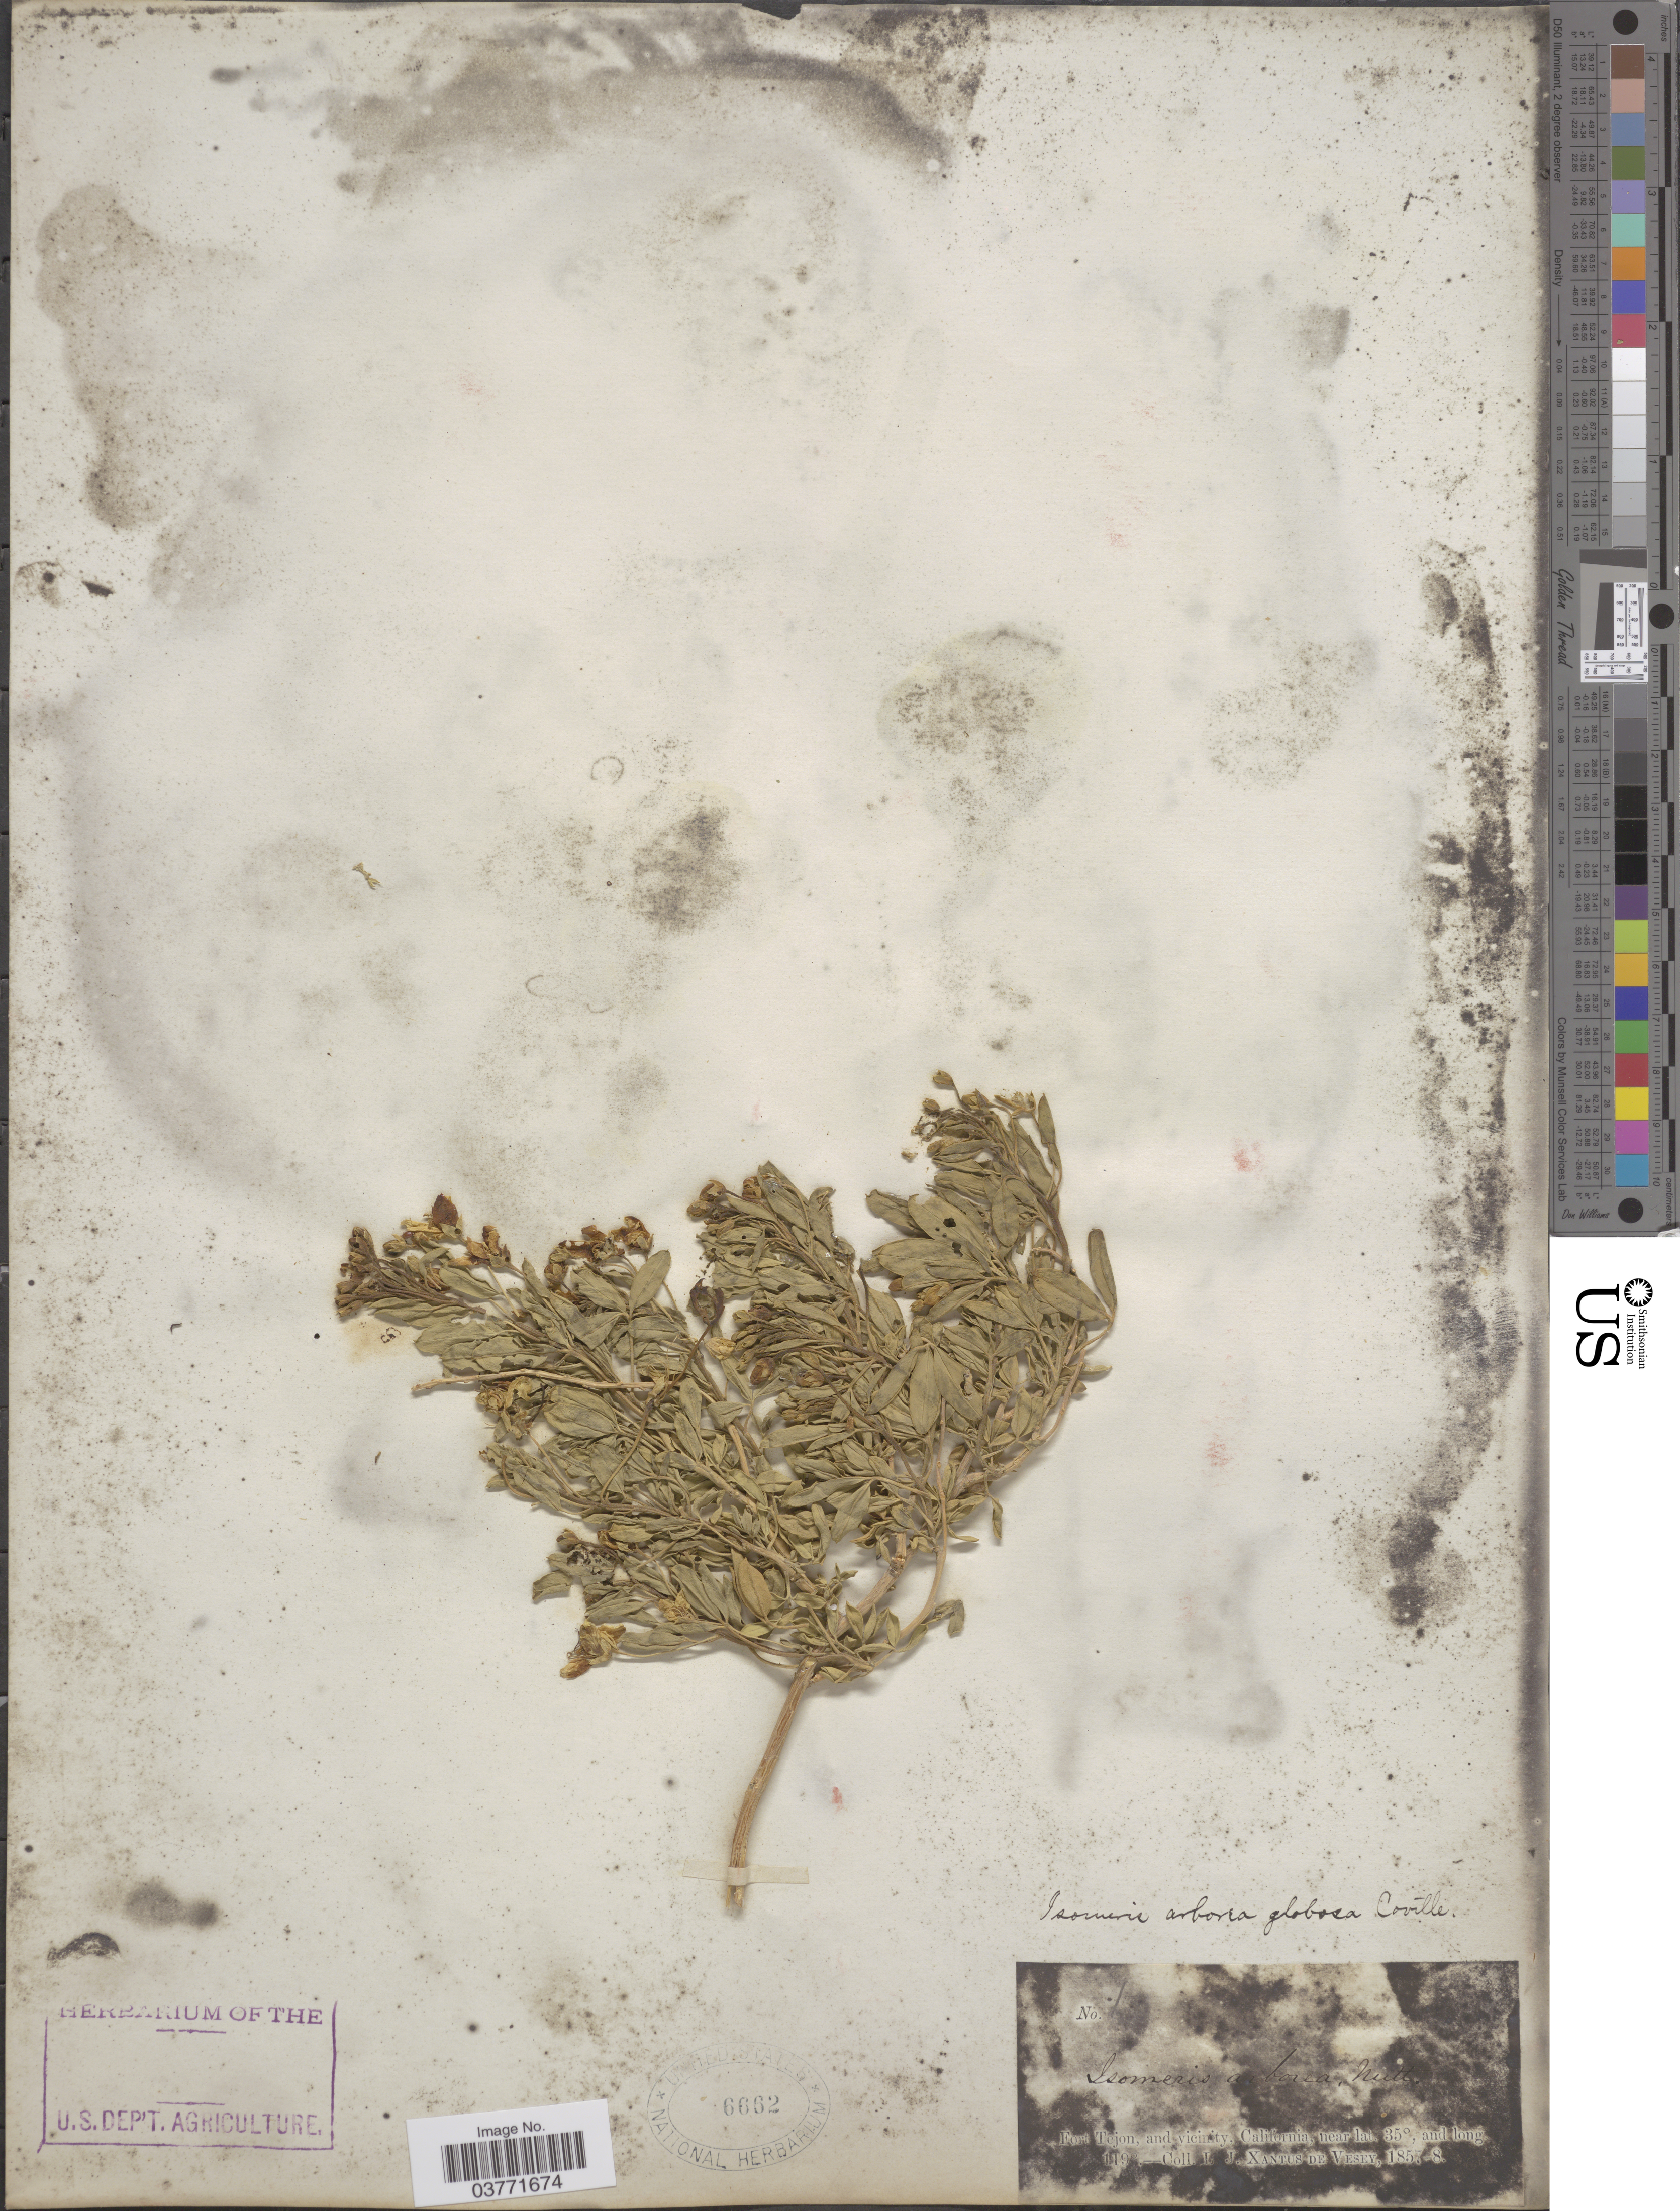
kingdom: Plantae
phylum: Tracheophyta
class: Magnoliopsida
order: Brassicales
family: Cleomaceae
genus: Cleomella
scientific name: Cleomella arborea var. globosa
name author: (Coville) Roalson & J.C. Hall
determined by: Strong, Mark T., (BOT), Smithsonian Institution - National Museum of Natural History (UNITED STATES)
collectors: L. J. Xantus & L. Xantus de Vesey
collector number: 1*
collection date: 1857/1858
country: United States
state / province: California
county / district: Kern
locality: Fort Tejon, and vicinity.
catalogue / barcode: US 6662